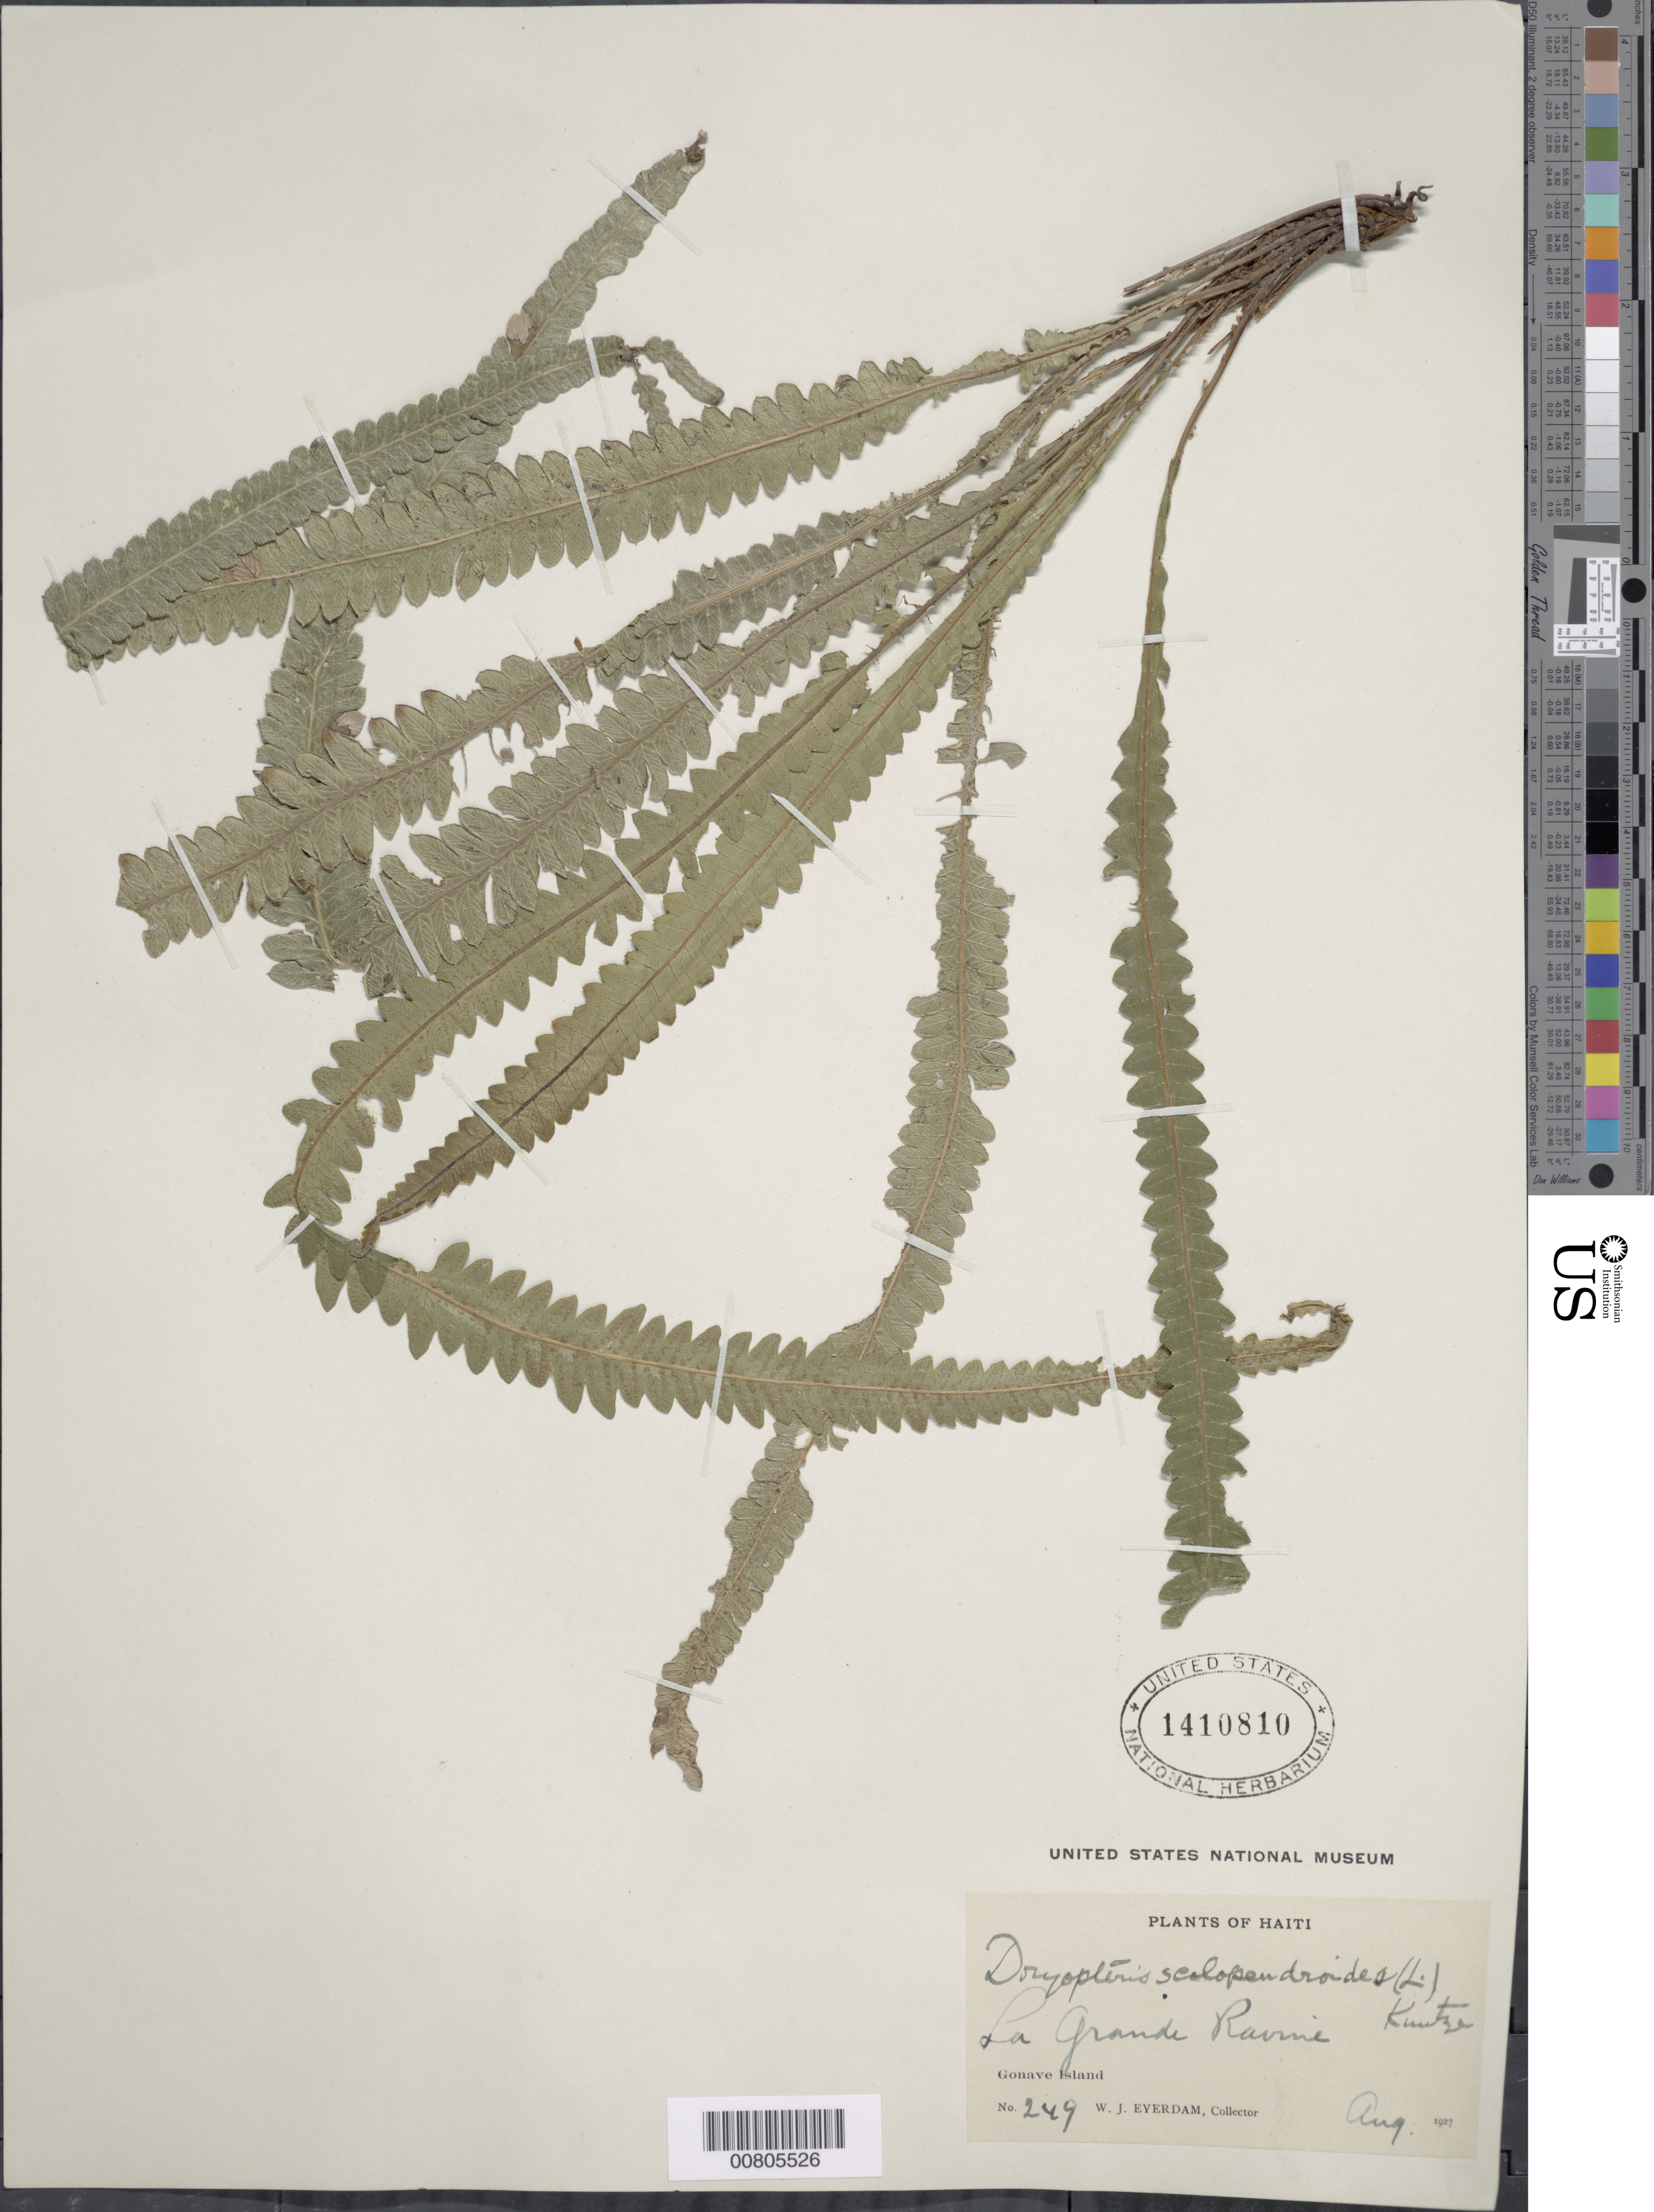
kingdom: Plantae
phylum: Tracheophyta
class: Polypodiopsida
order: Polypodiales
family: Thelypteridaceae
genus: Goniopteris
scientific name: Goniopteris scolopendrioides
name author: (L.) C. Presl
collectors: W. J. Eyerdam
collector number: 249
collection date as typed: Aug 1927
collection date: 1927-08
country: Haiti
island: Hispaniola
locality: Gonave Island, La Grande Ravine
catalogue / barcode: US 1410810